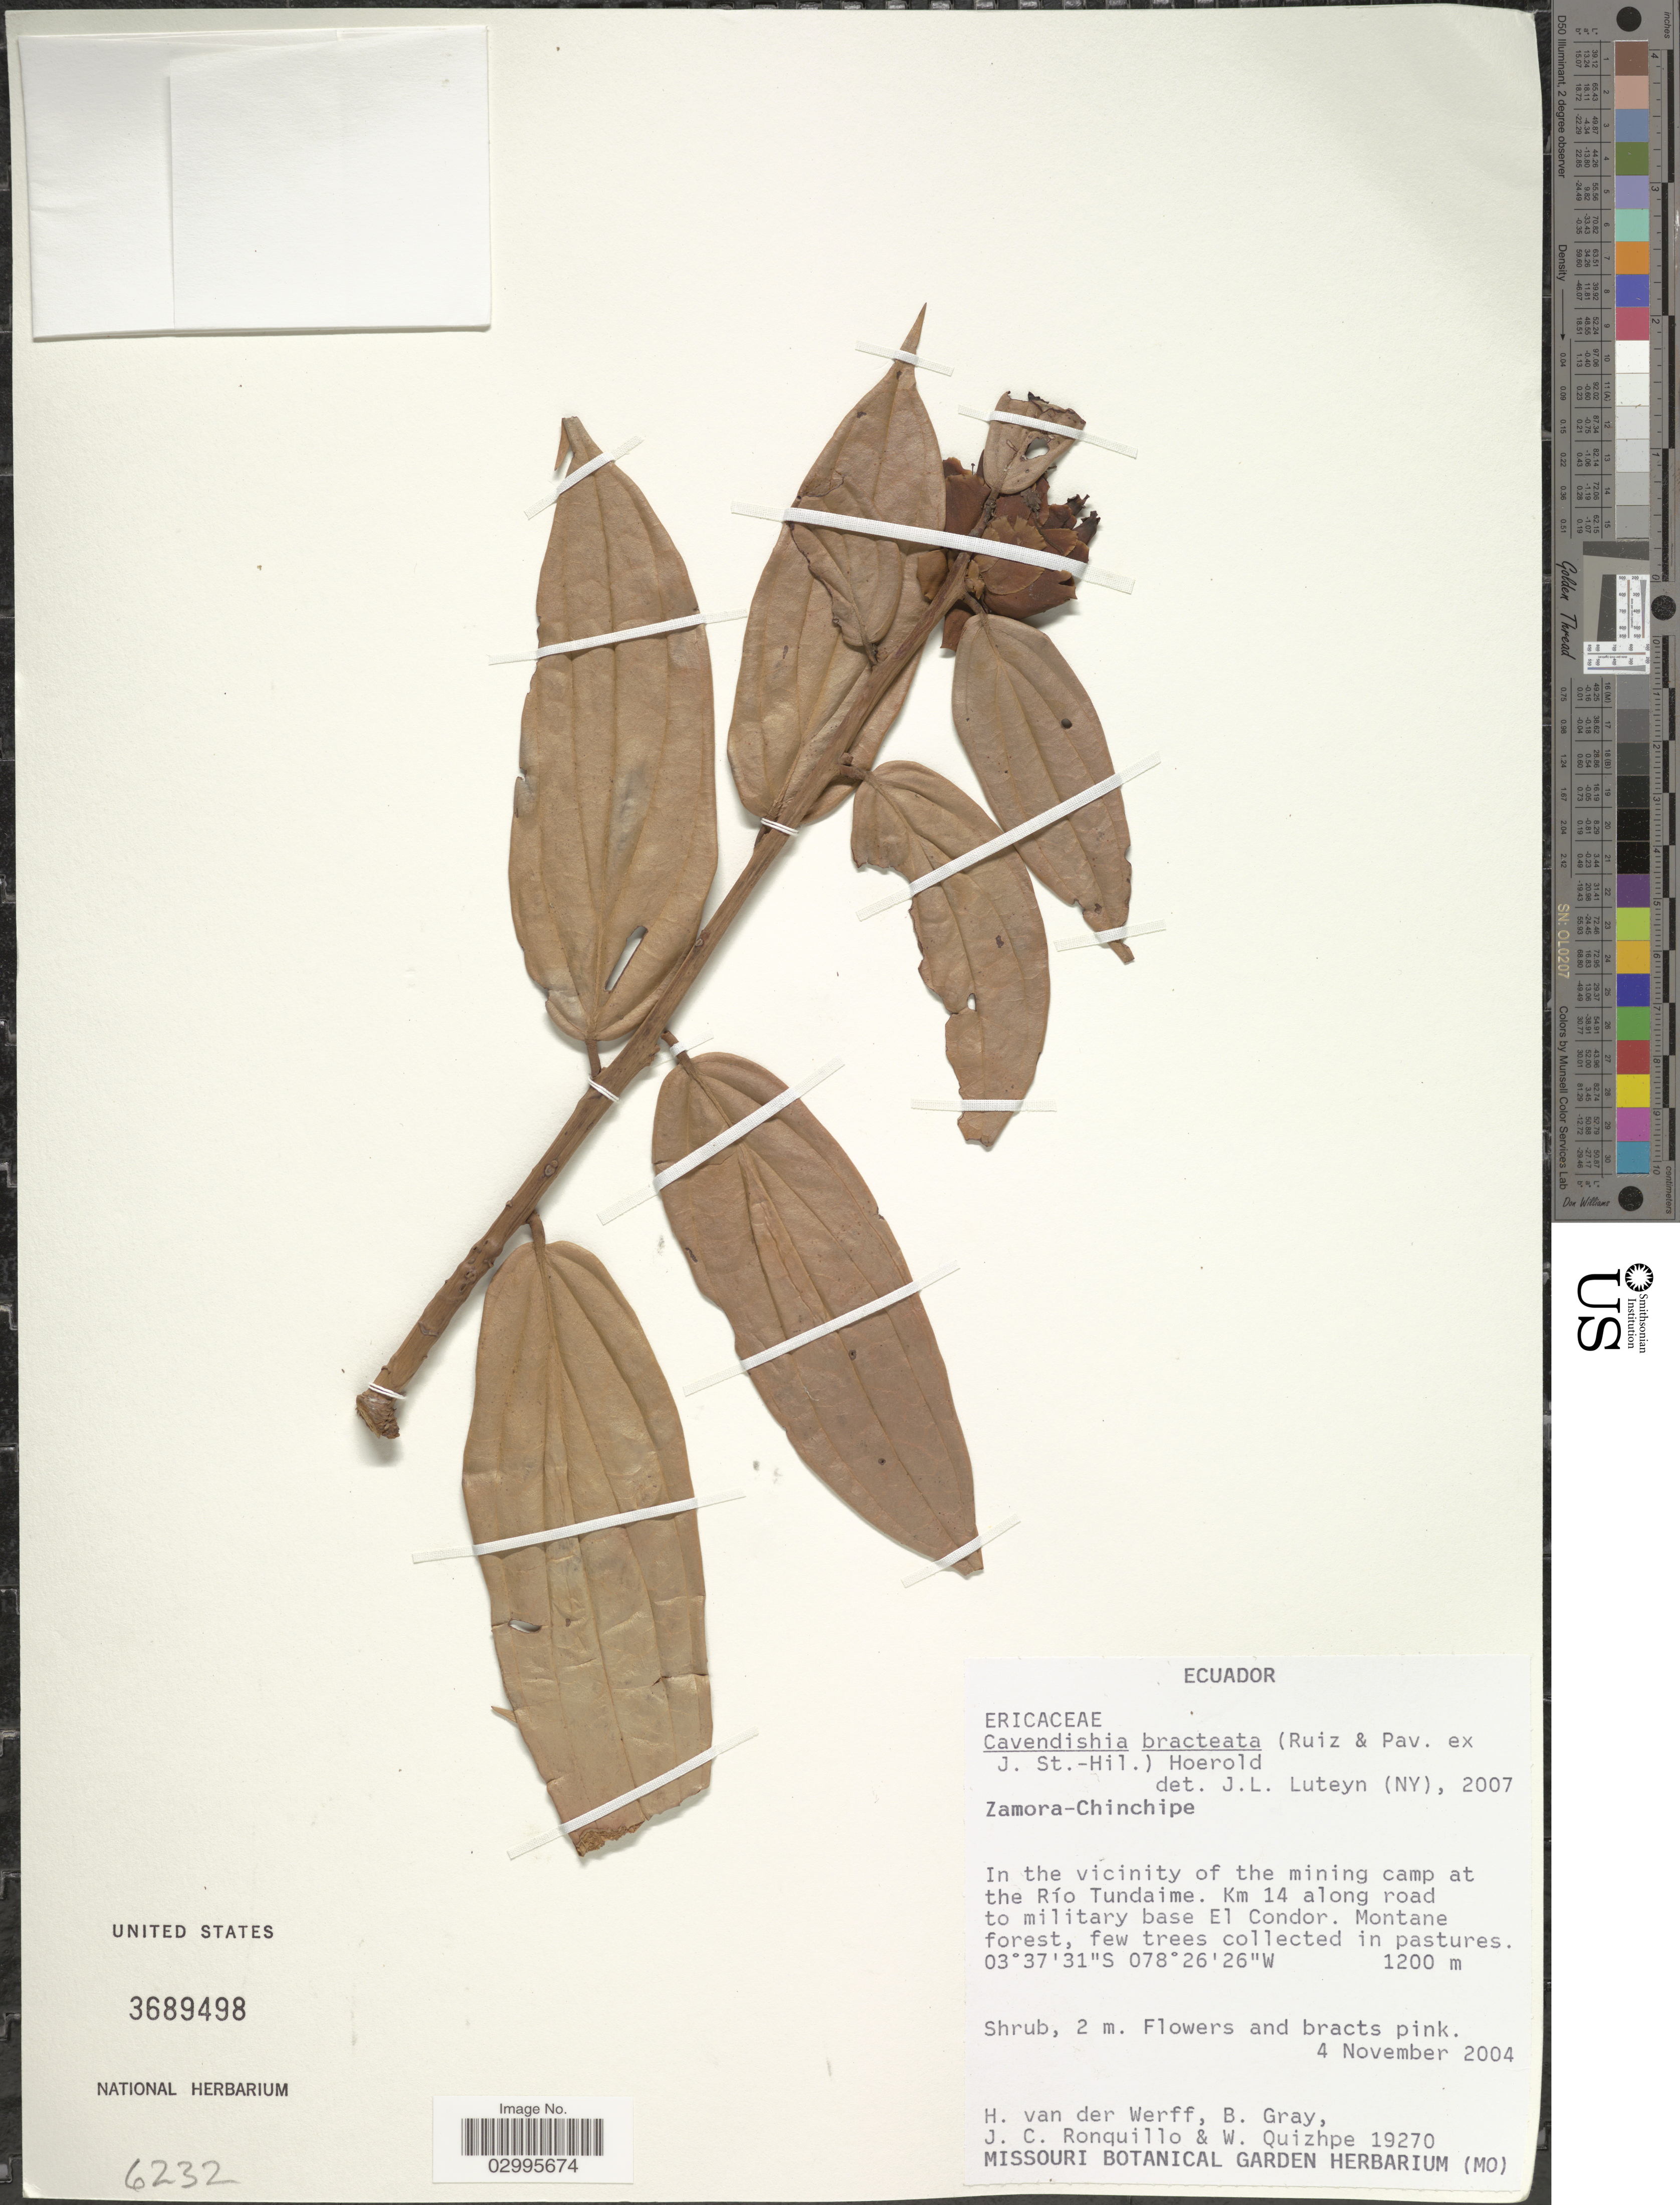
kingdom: Plantae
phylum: Tracheophyta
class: Magnoliopsida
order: Ericales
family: Ericaceae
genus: Cavendishia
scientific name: Cavendishia bracteata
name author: (Ruiz & Pav. ex J. St.-Hil.) Hoerold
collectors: H. van der Werff, B. Gray, J. Ronquillo & W. Quizhpe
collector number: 19270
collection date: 2004-11-04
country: Ecuador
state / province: Zamora-Chinchipe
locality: In the vicinity of the mining camp at the Río Tundaime. Km 14 along road to military base El Condor.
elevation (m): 1200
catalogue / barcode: US 3689498